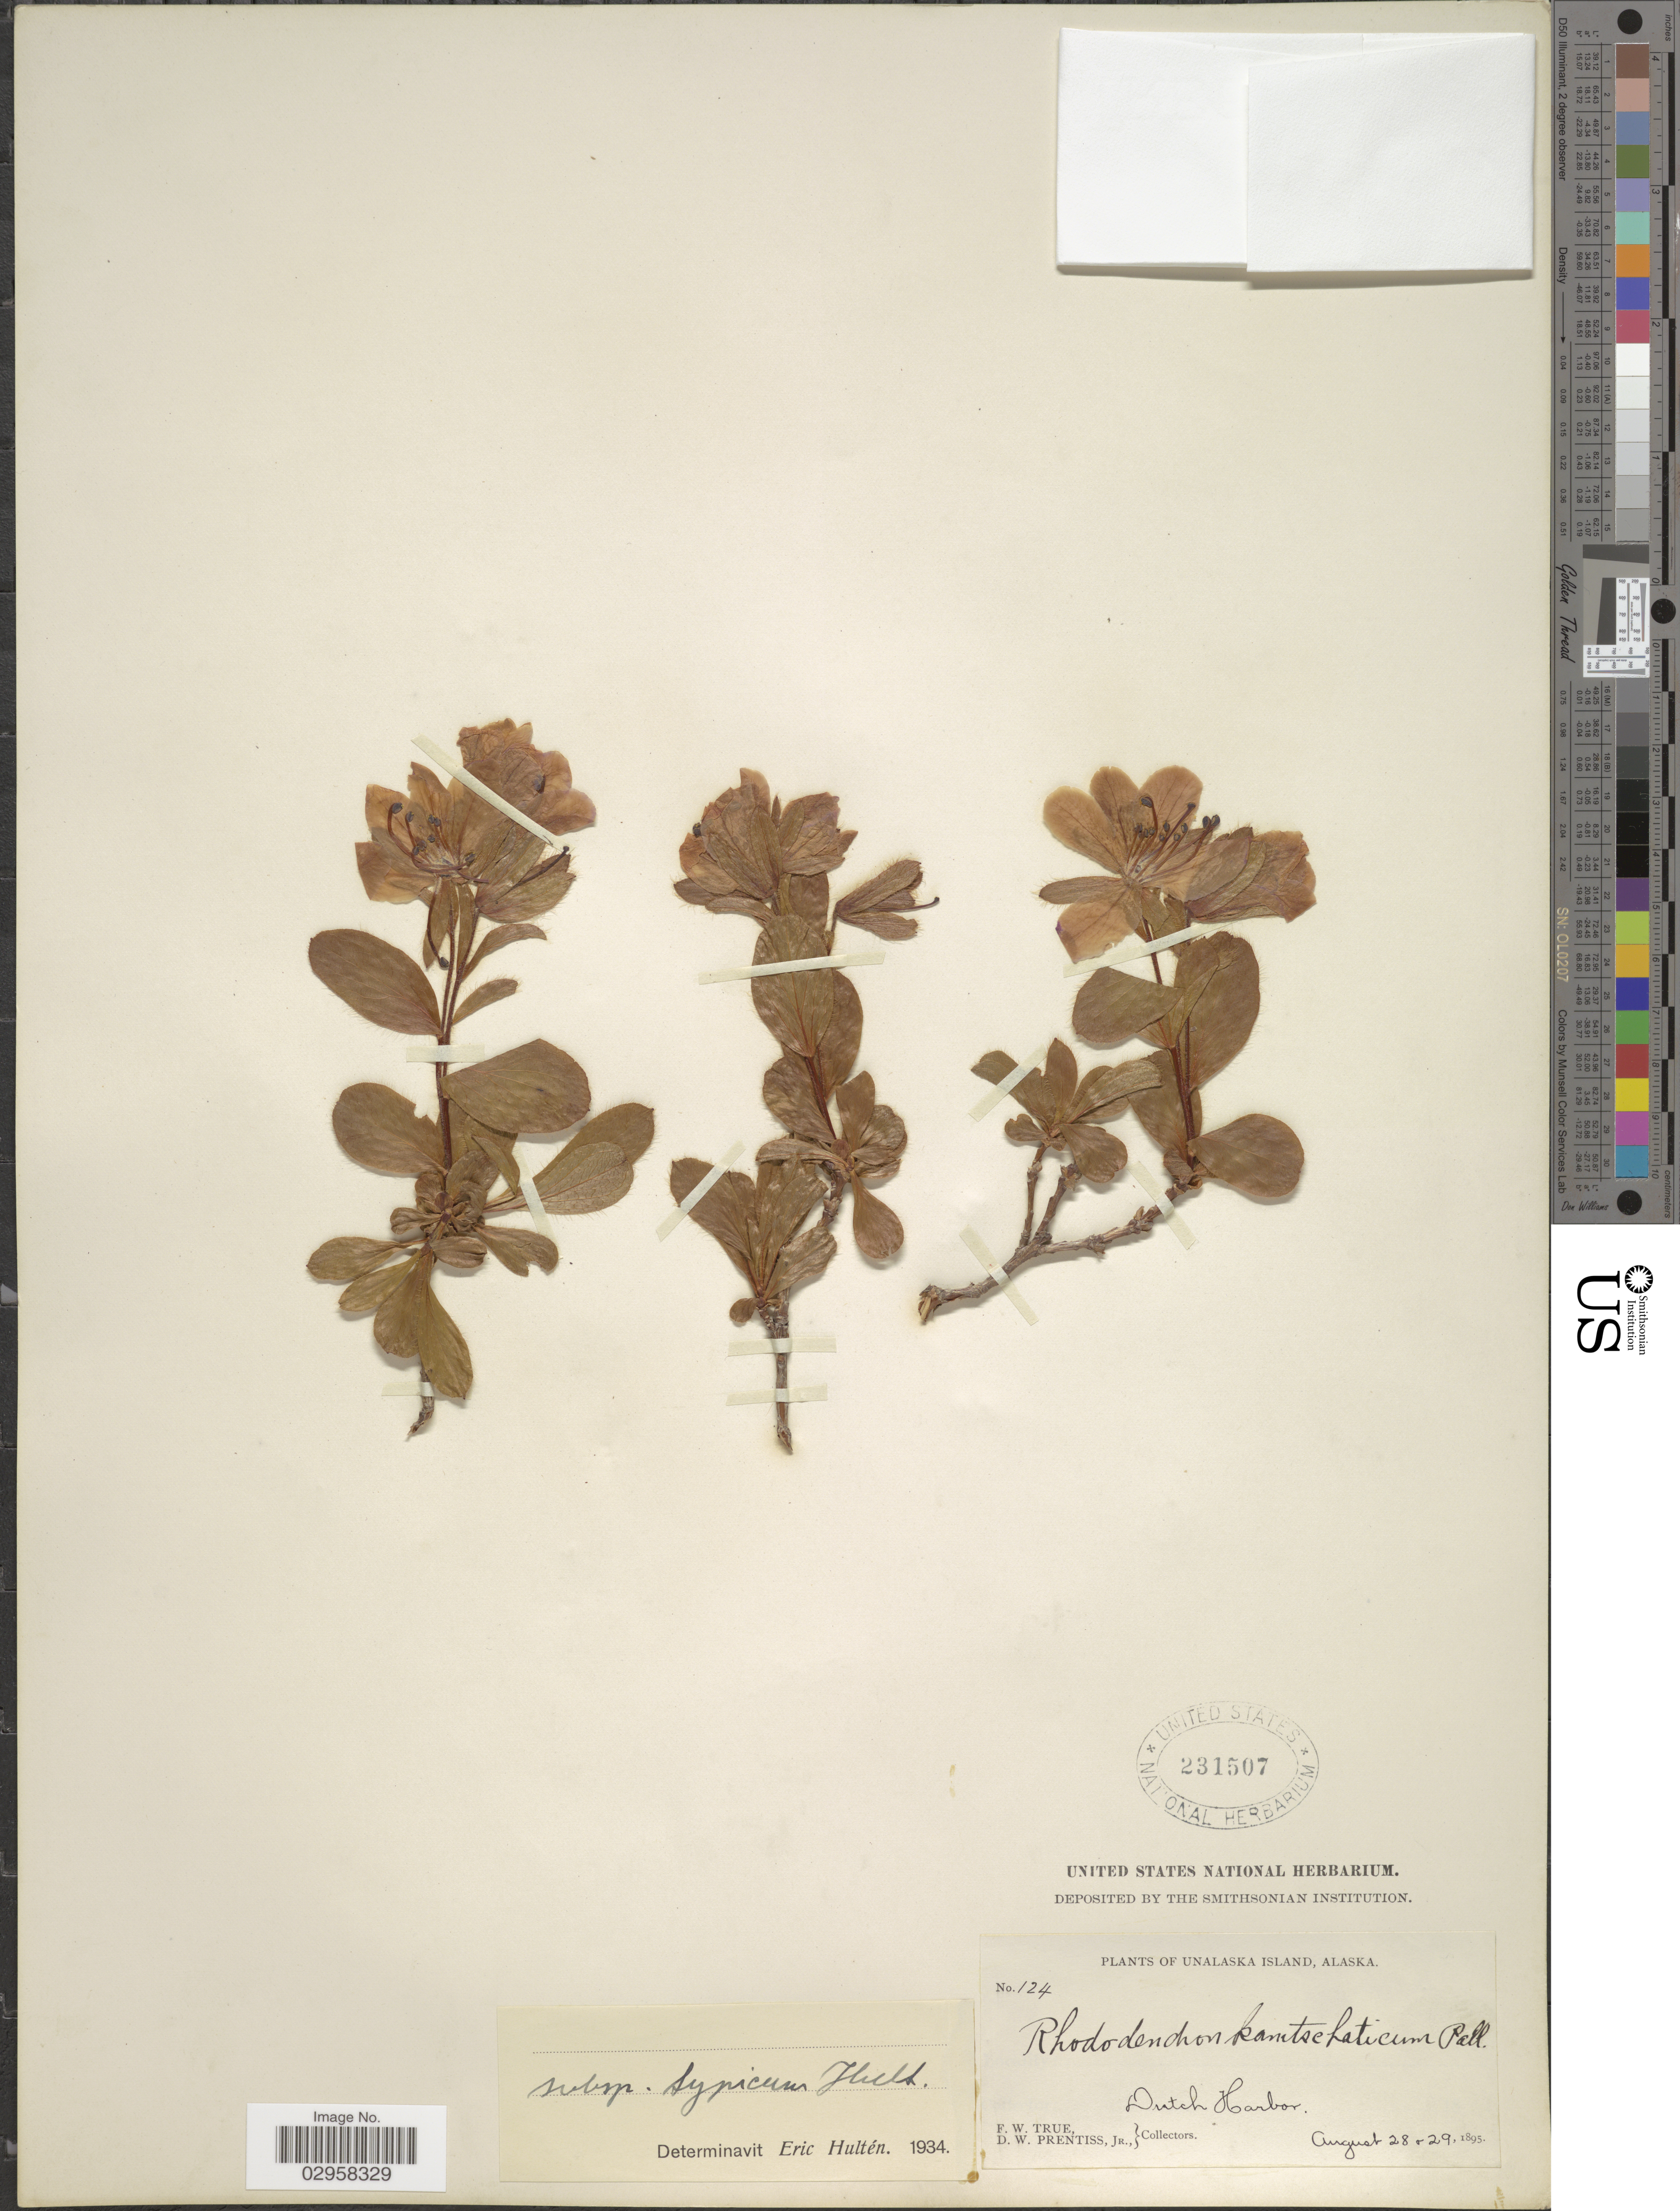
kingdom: Plantae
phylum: Tracheophyta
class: Magnoliopsida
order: Ericales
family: Ericaceae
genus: Rhododendron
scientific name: Rhododendron kamtschaticum subsp. typicum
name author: Pall.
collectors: F. True & D. Prentiss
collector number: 124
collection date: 1895-08-28/1895-08-29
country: United States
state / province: Alaska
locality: Unalaska Island. Dutch Harbor.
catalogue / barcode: US 231507